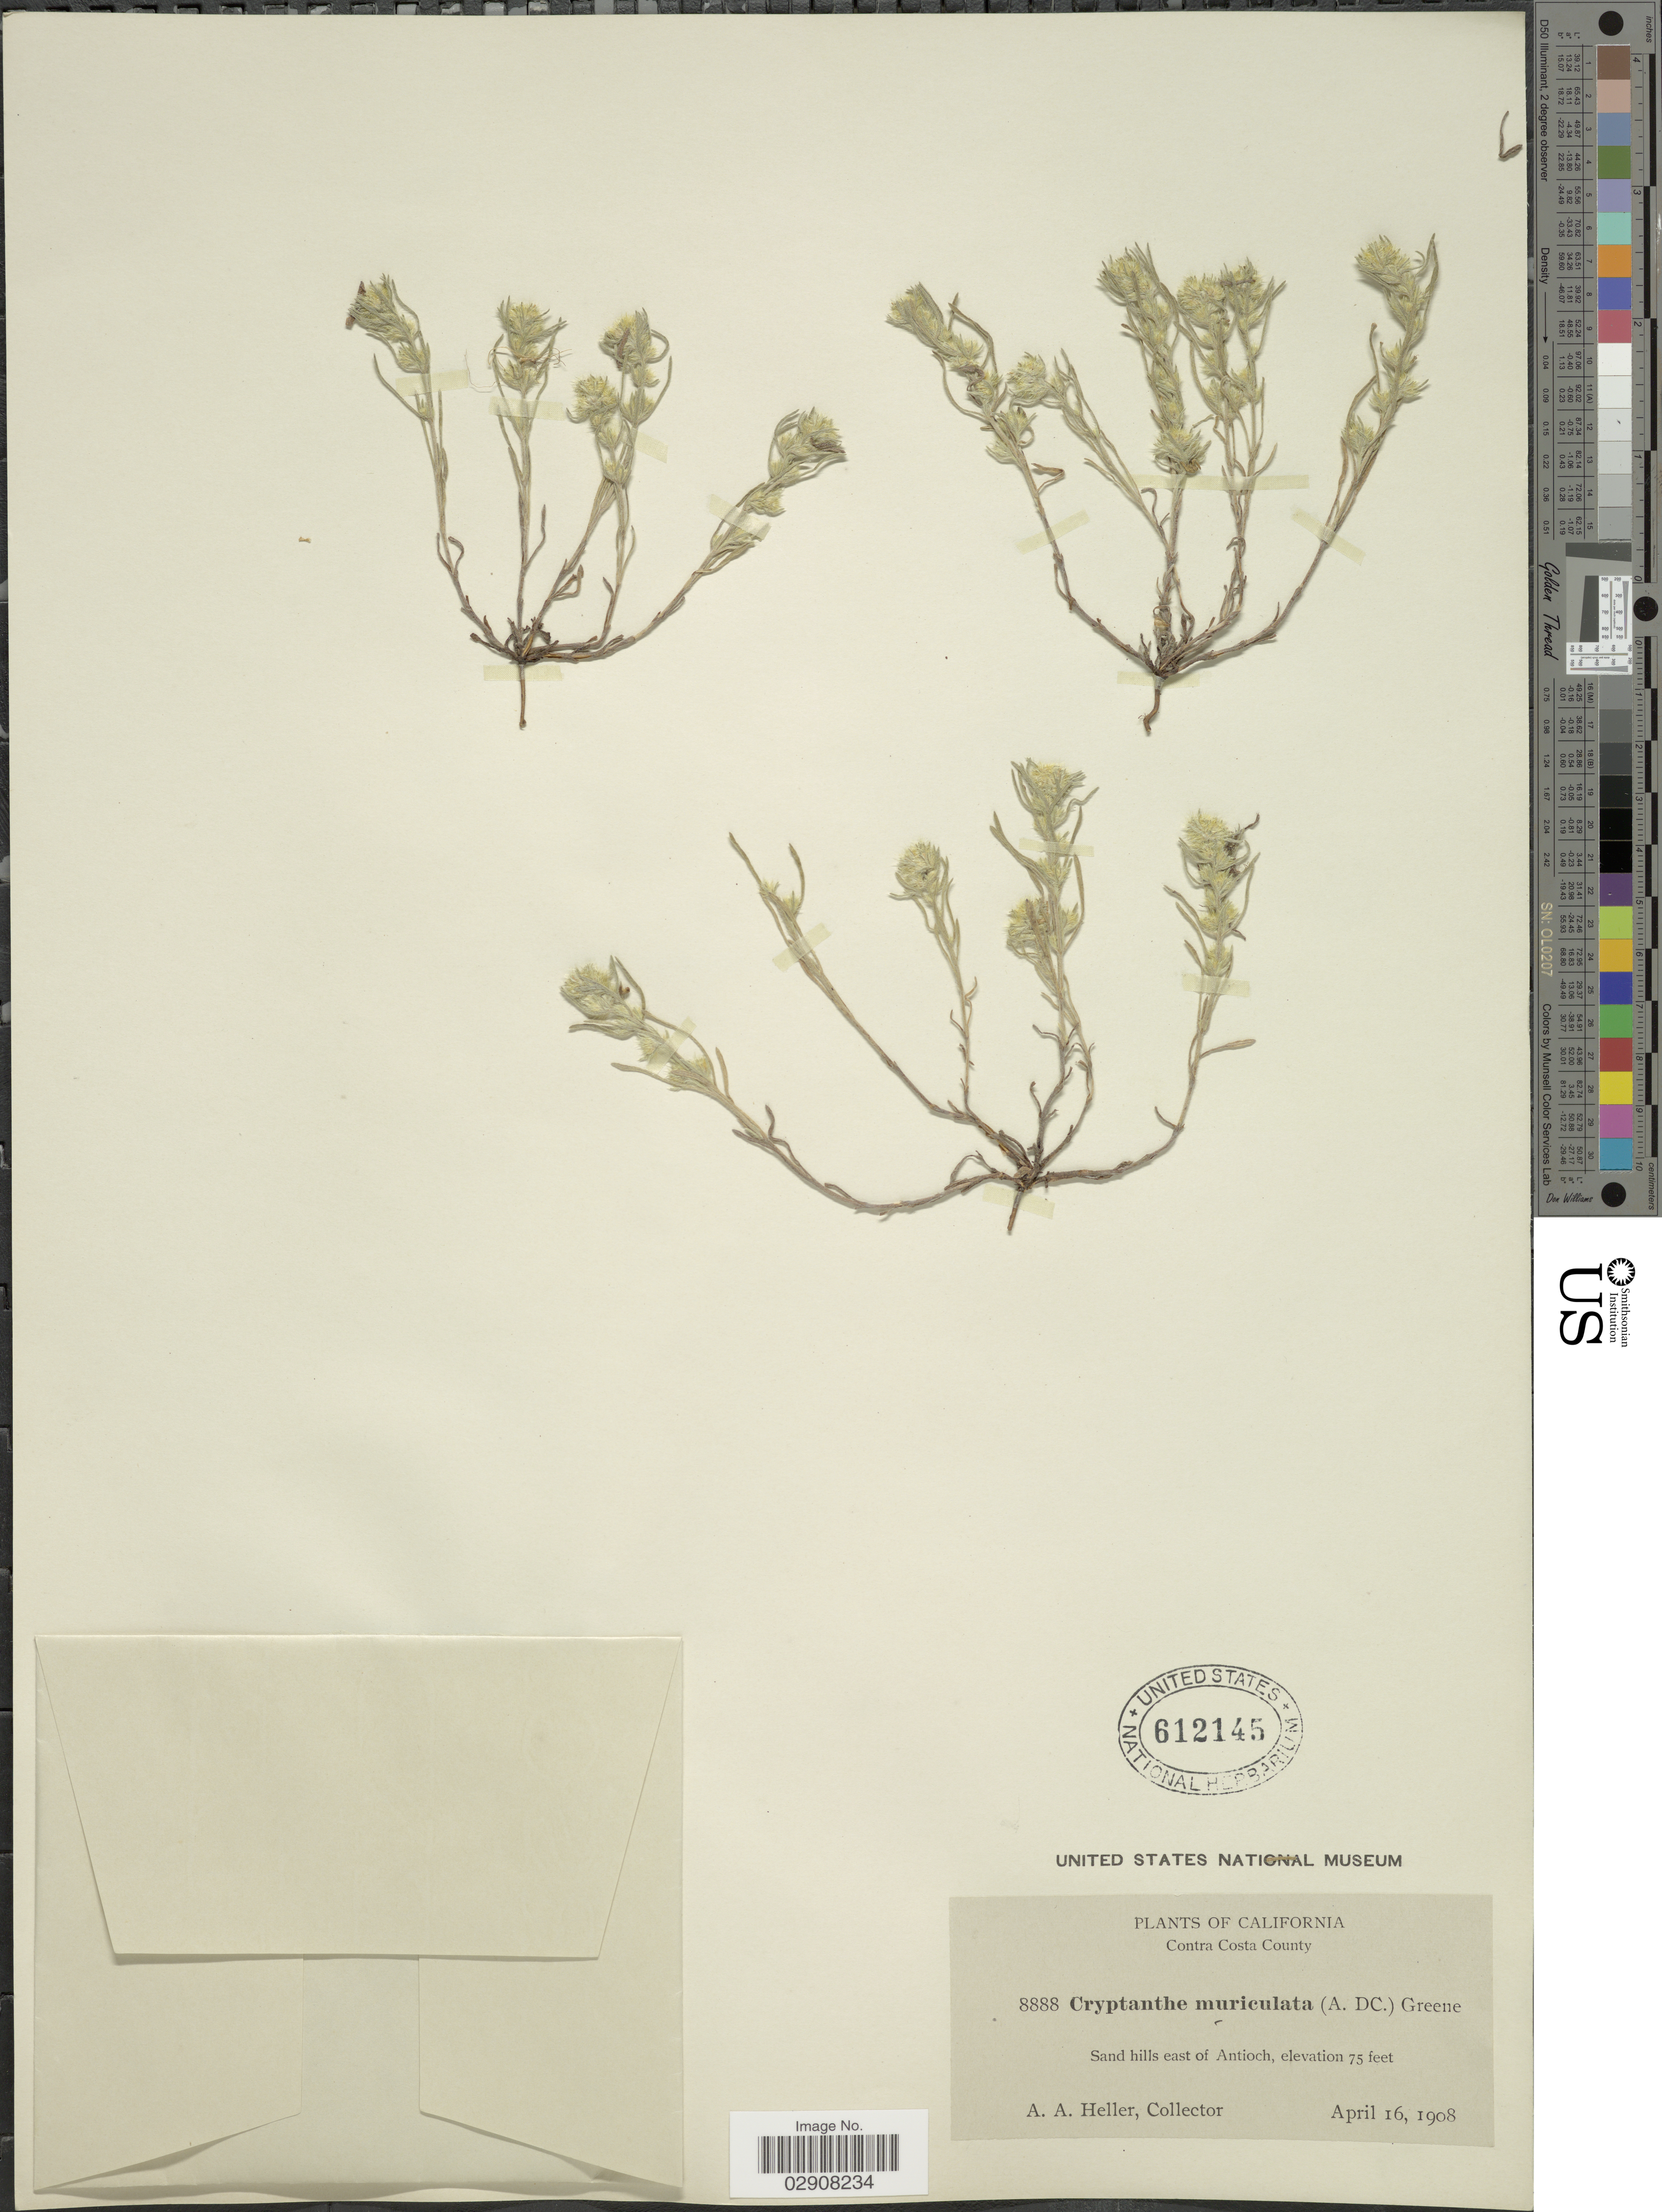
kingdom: Plantae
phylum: Tracheophyta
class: Magnoliopsida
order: Boraginales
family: Boraginaceae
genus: Cryptantha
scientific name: Cryptantha muricata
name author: (Hook. & Arn.) A. Nelson & J.F. Macbr.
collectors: A. A. Heller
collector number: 8888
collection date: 1908-04-16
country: United States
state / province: California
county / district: Contra Costa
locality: Contra Costa County. Sand hills east of Antioch.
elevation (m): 23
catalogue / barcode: US 612145